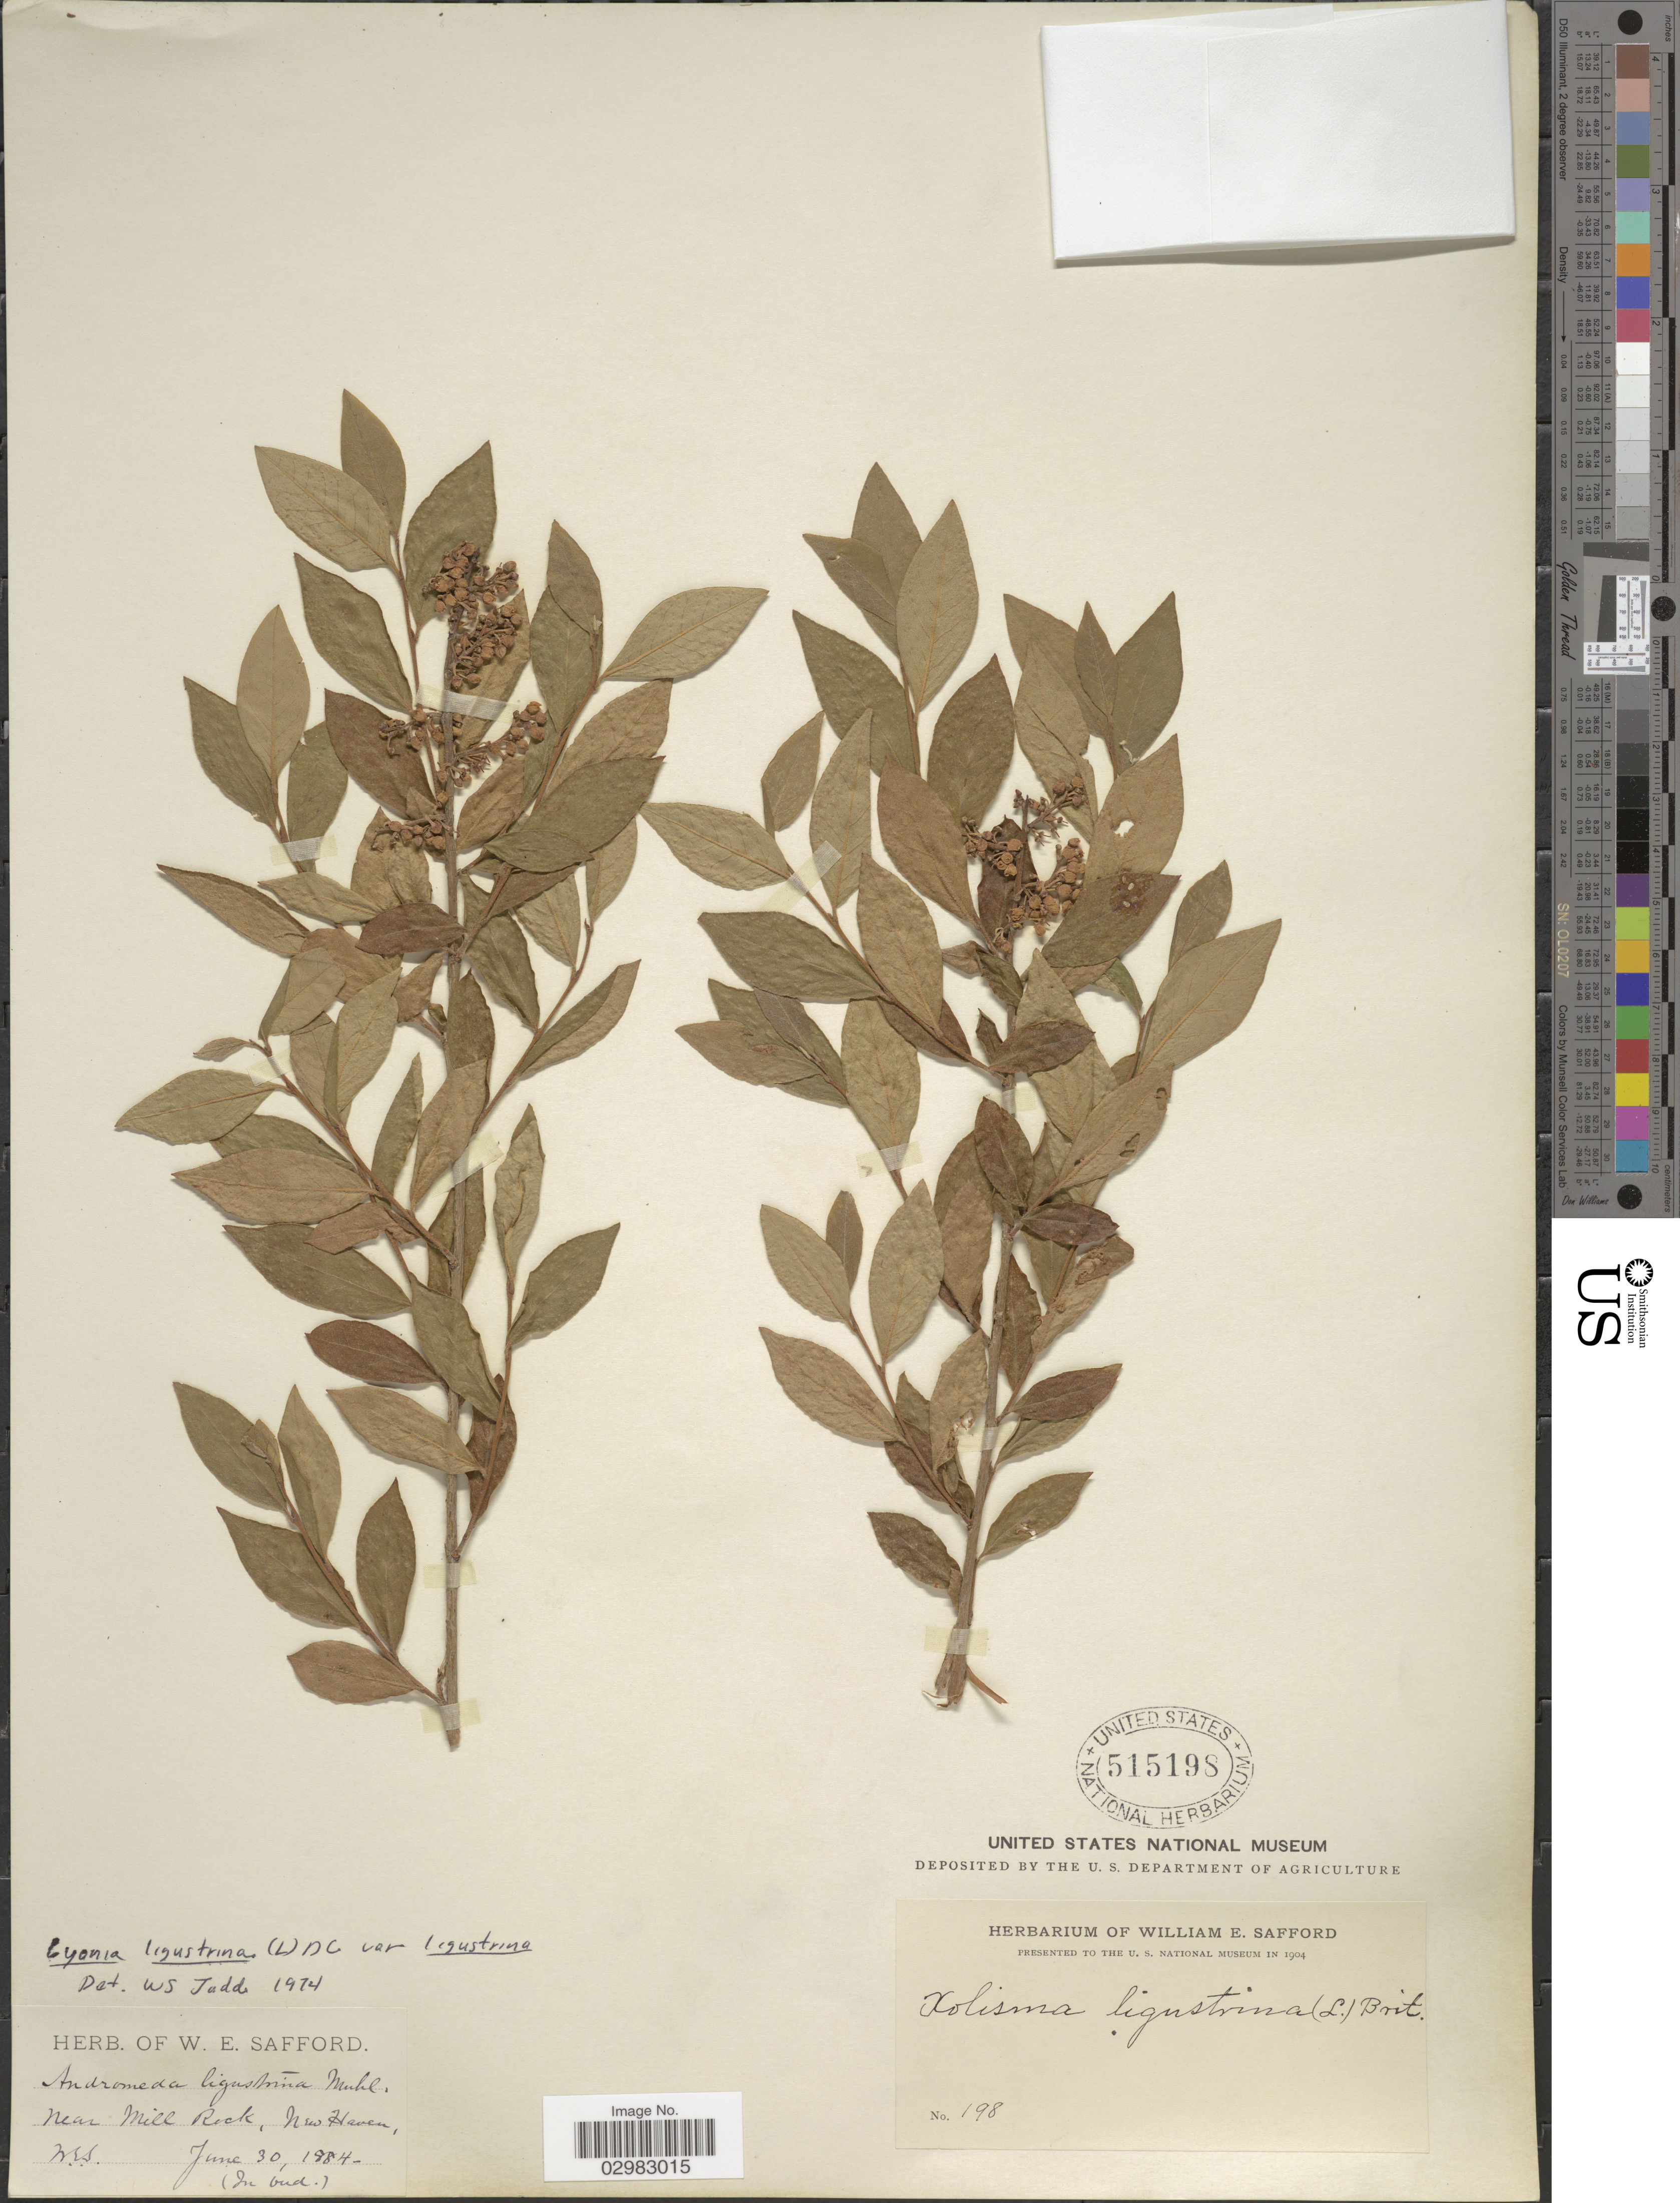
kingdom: Plantae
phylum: Tracheophyta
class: Magnoliopsida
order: Ericales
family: Ericaceae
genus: Lyonia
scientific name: Lyonia ligustrina var. ligustrina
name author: (L.) DC.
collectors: W. E. Safford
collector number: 198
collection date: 1884-06-30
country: United States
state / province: Connecticut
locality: Near Mill Rock, New Haven.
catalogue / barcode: US 515198